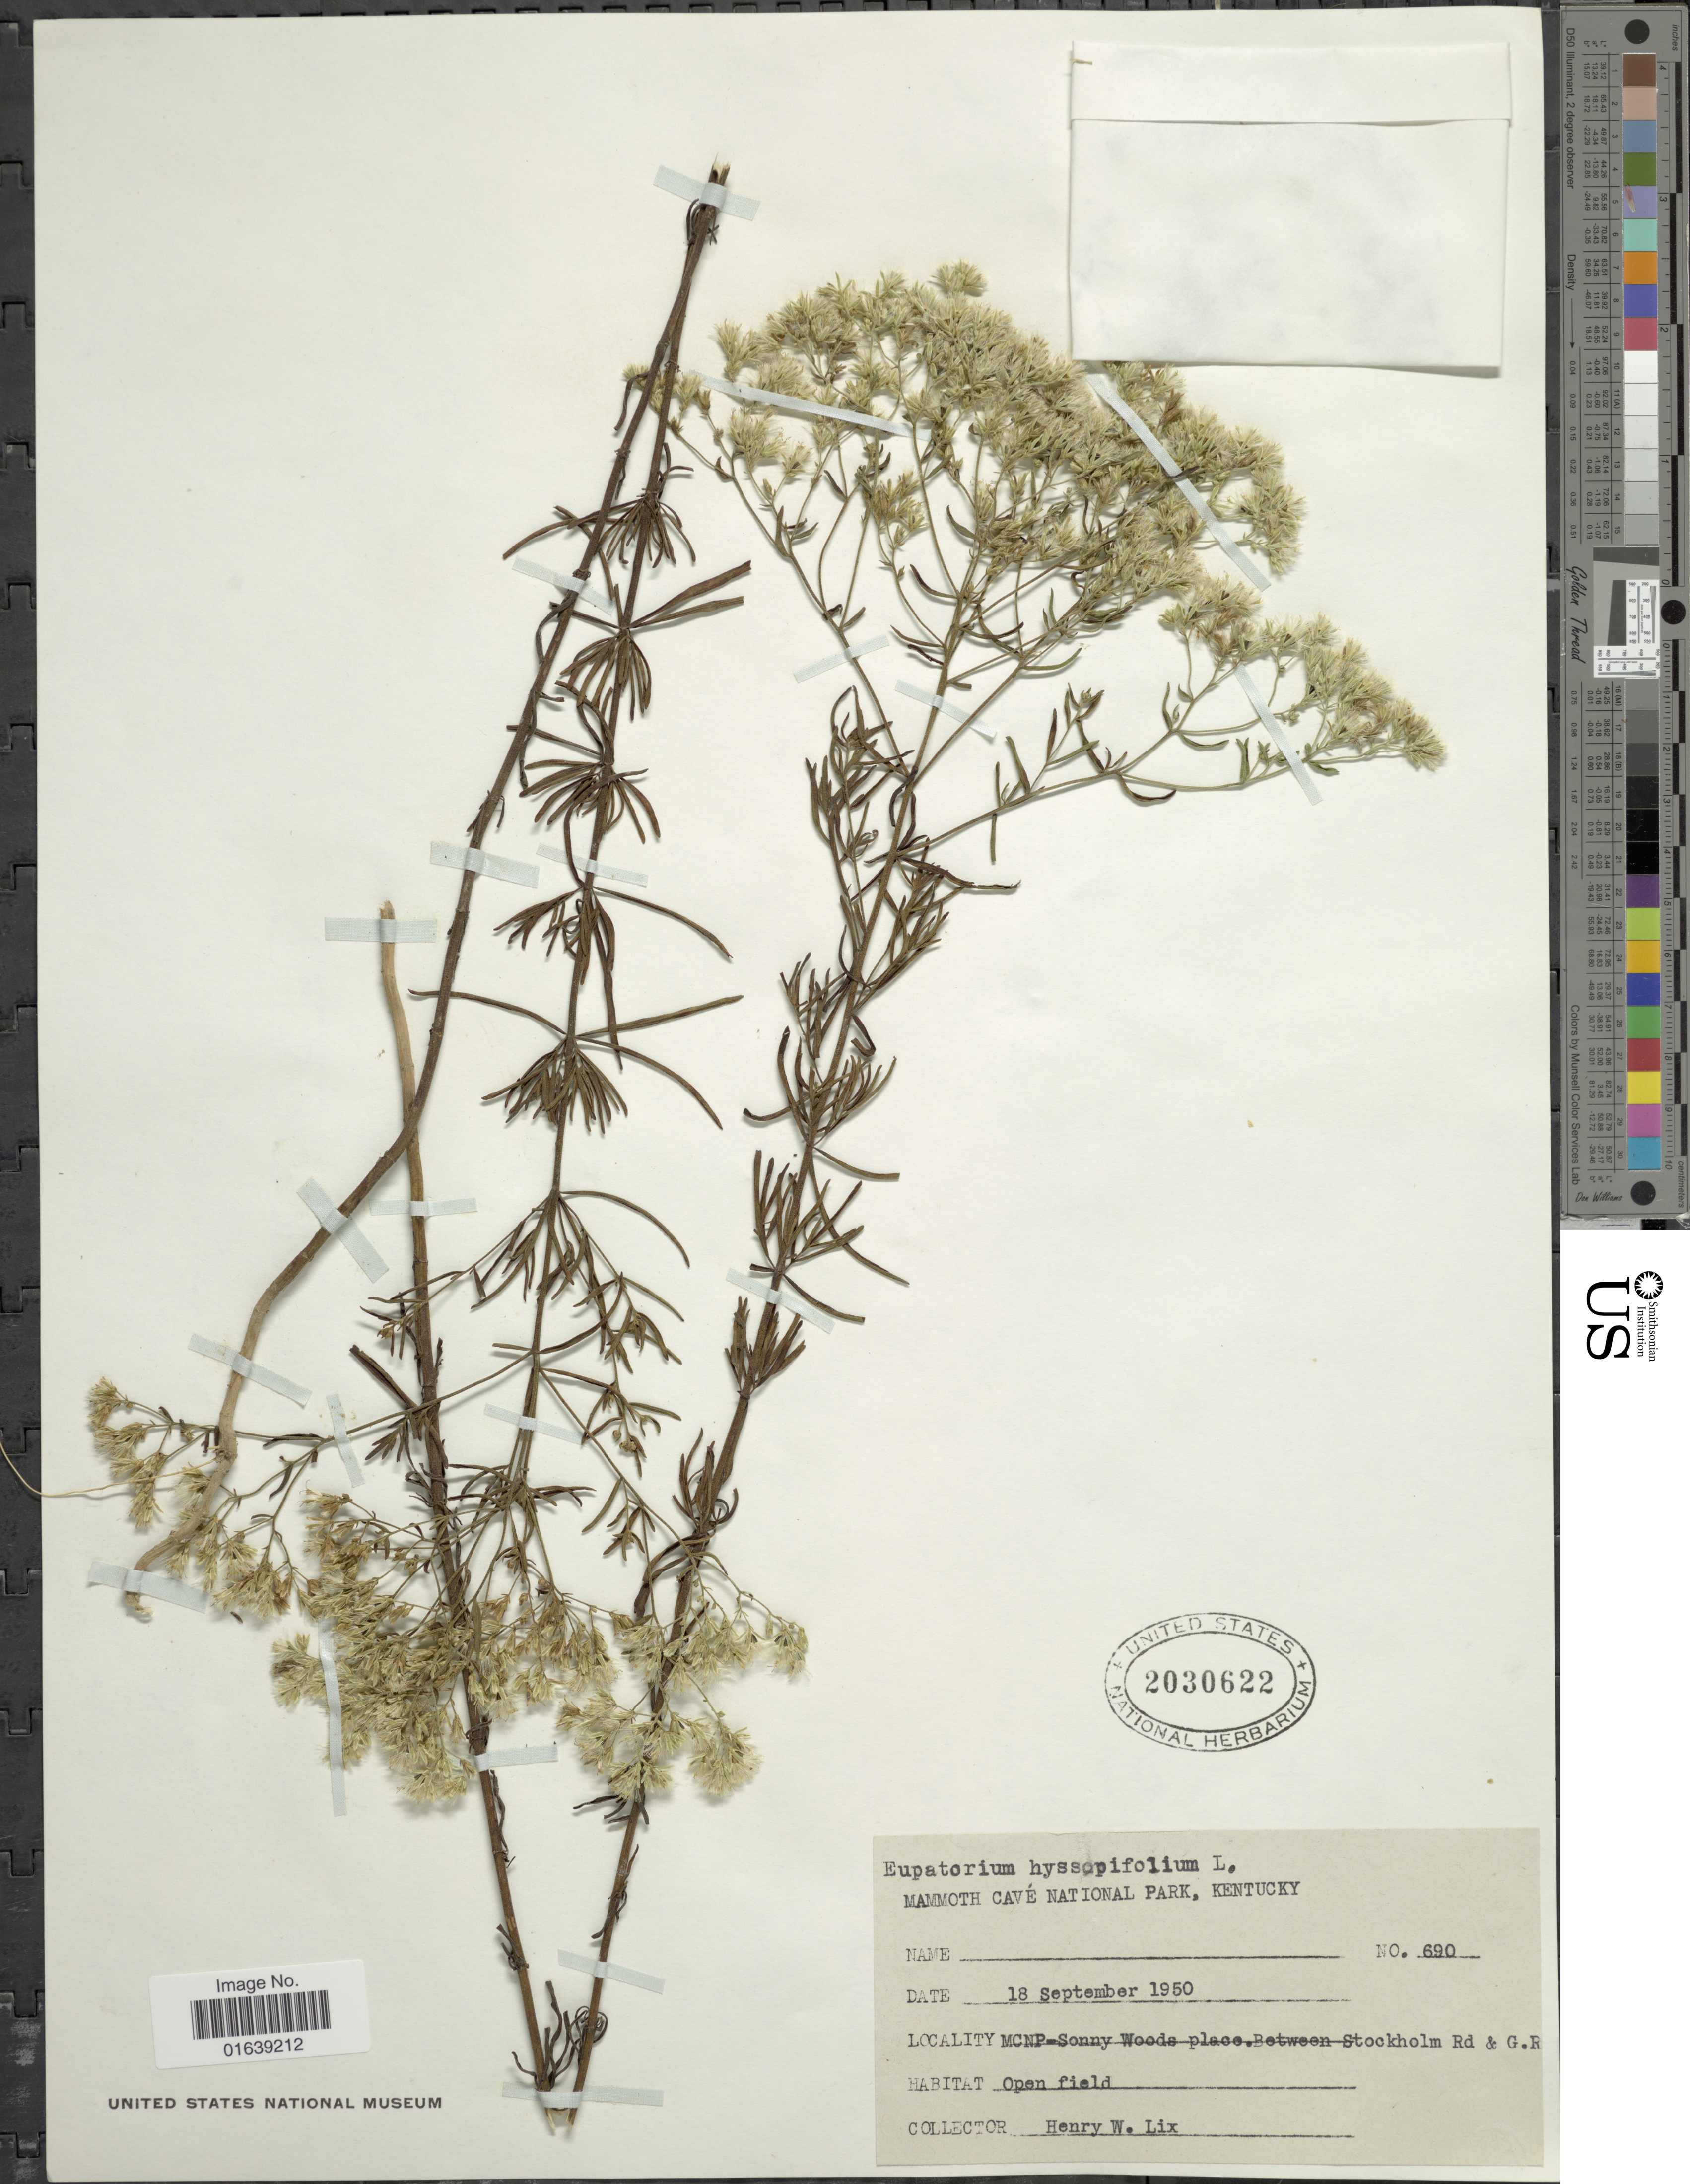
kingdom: Plantae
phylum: Tracheophyta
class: Magnoliopsida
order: Asterales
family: Asteraceae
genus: Eupatorium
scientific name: Eupatorium hyssopifolium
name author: L.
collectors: H. W. Lix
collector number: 690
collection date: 1950-09-18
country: United States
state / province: Kentucky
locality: Mammoth Cave National Park, Kentucky. MCNP- Sonny Woods place. Between Stockholm Rd & G. R. Open field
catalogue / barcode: US 2030622